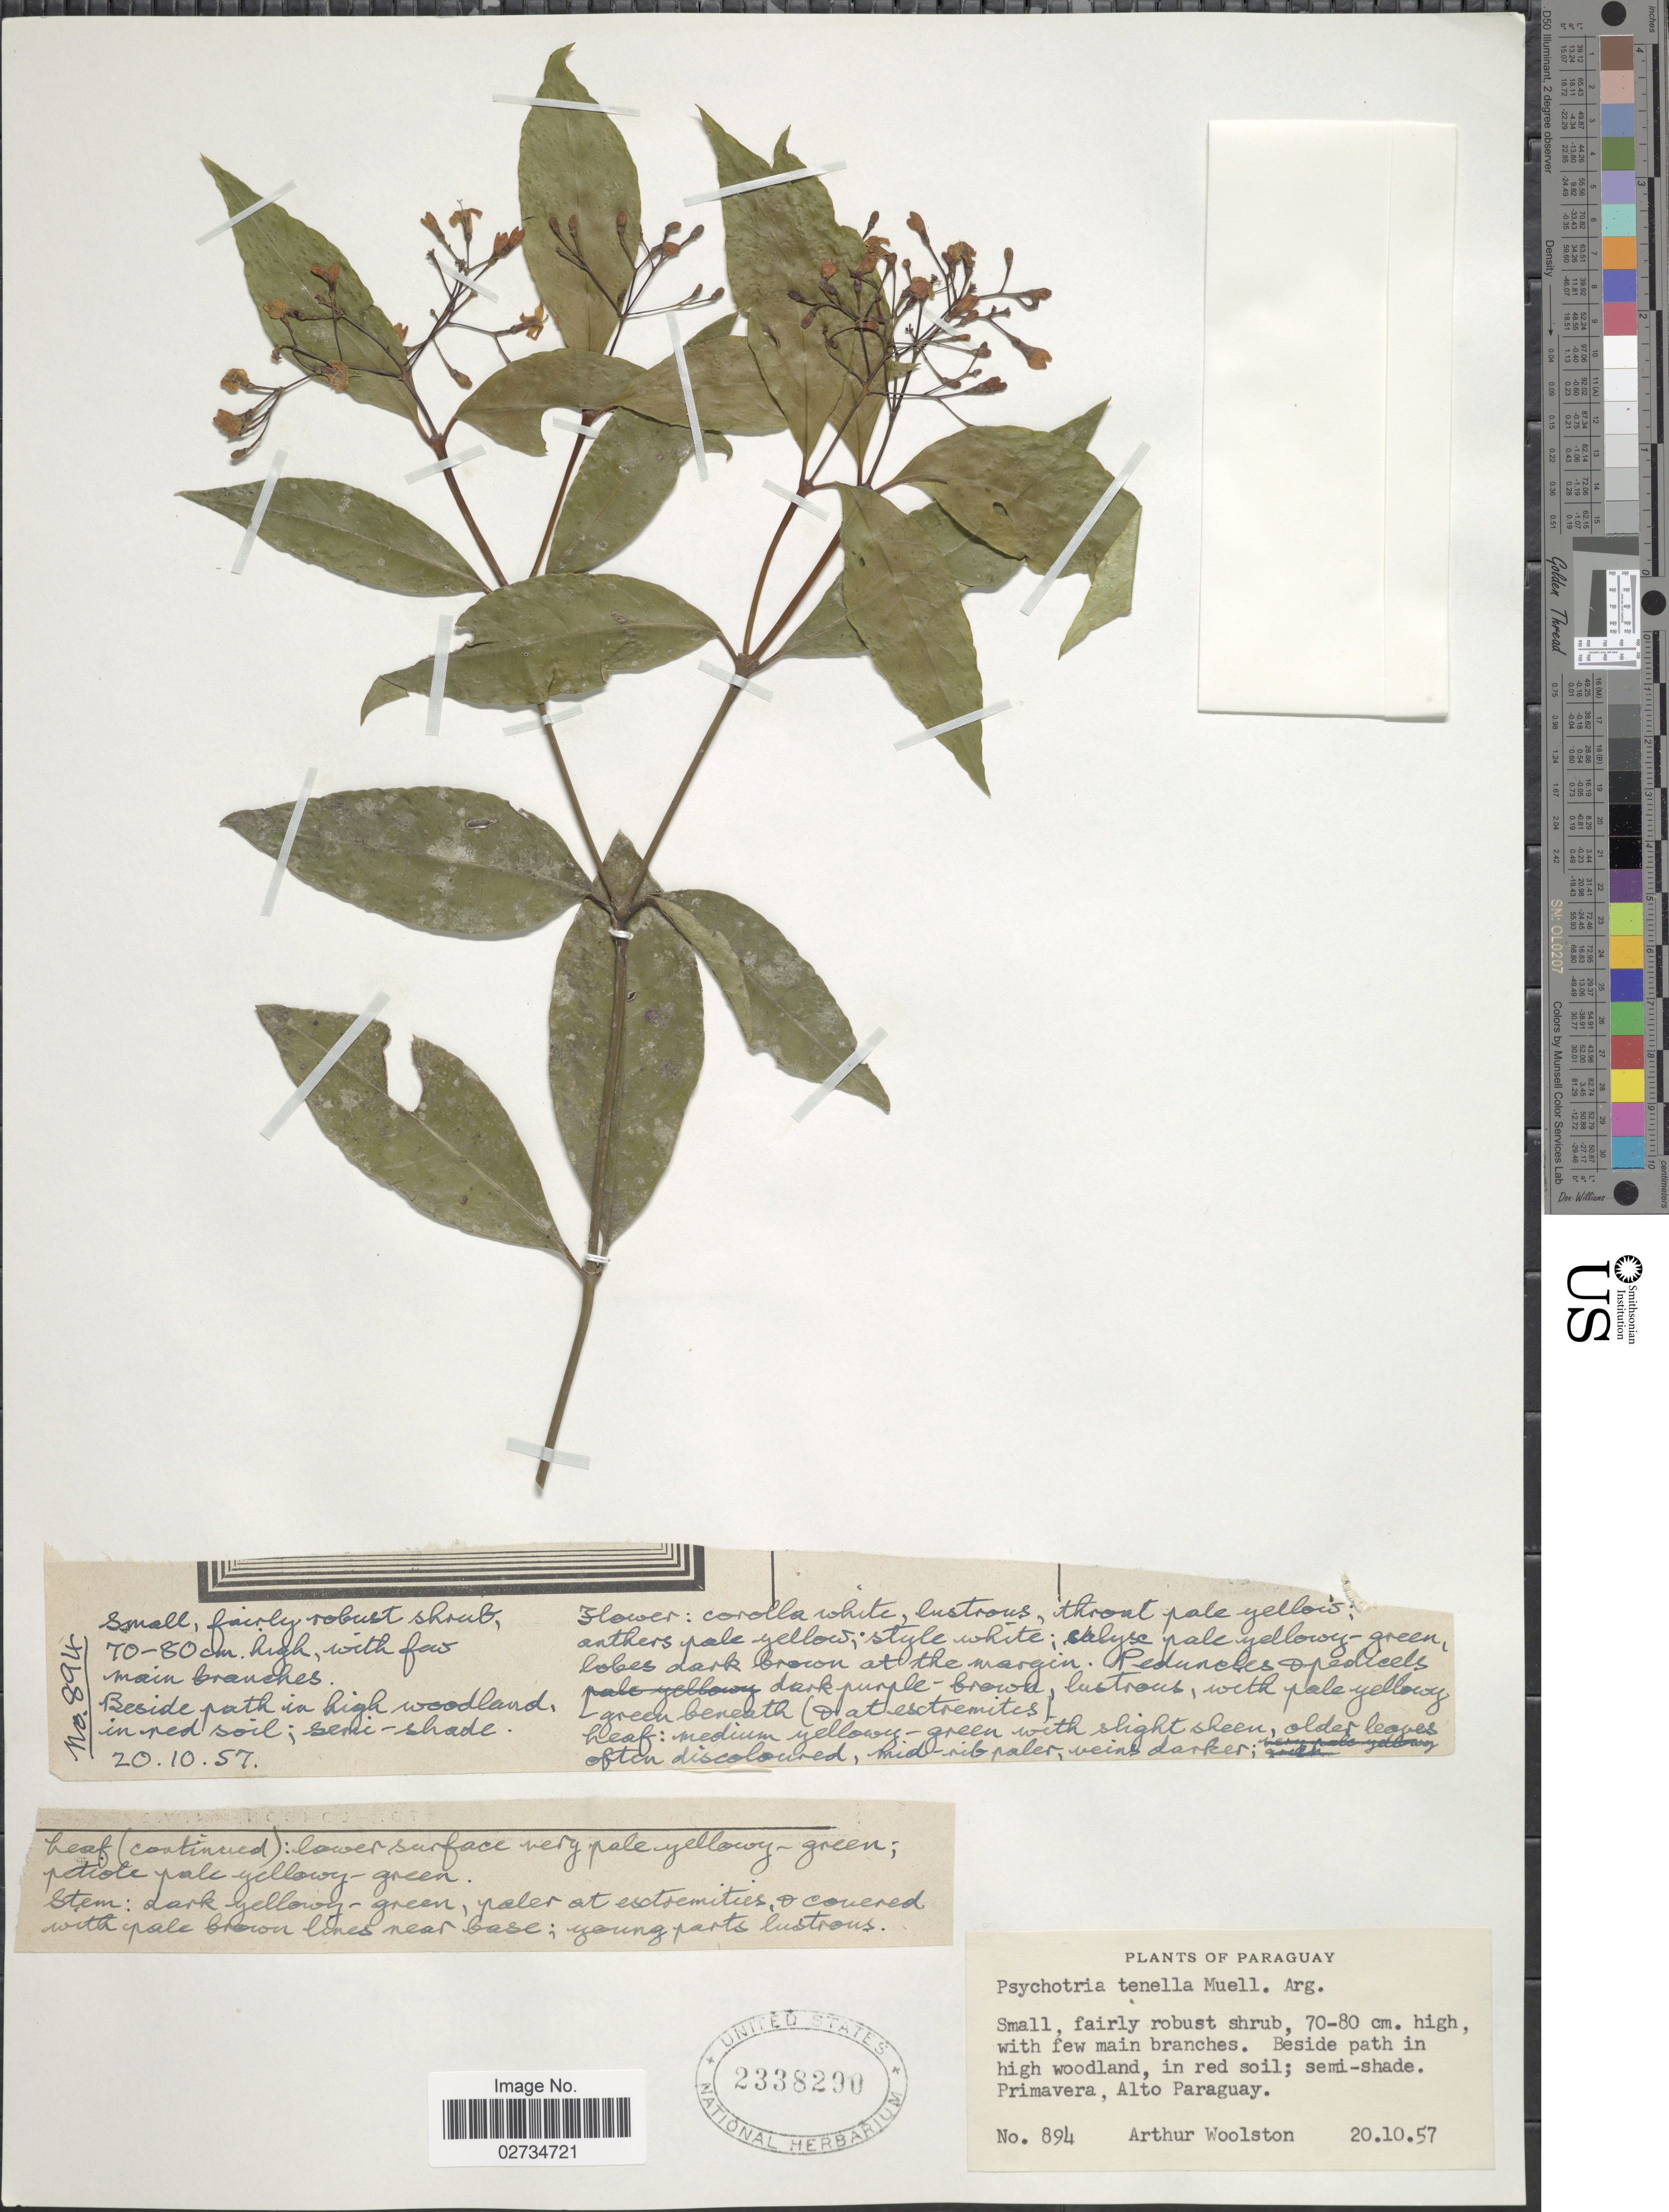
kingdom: Plantae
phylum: Tracheophyta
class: Magnoliopsida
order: Gentianales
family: Rubiaceae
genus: Psychotria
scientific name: Psychotria tenella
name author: Müll. Arg.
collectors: A. L. Woolston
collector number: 894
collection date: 1957-10-20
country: Paraguay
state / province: Alto Paraguay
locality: Primavera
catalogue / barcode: US 2338290